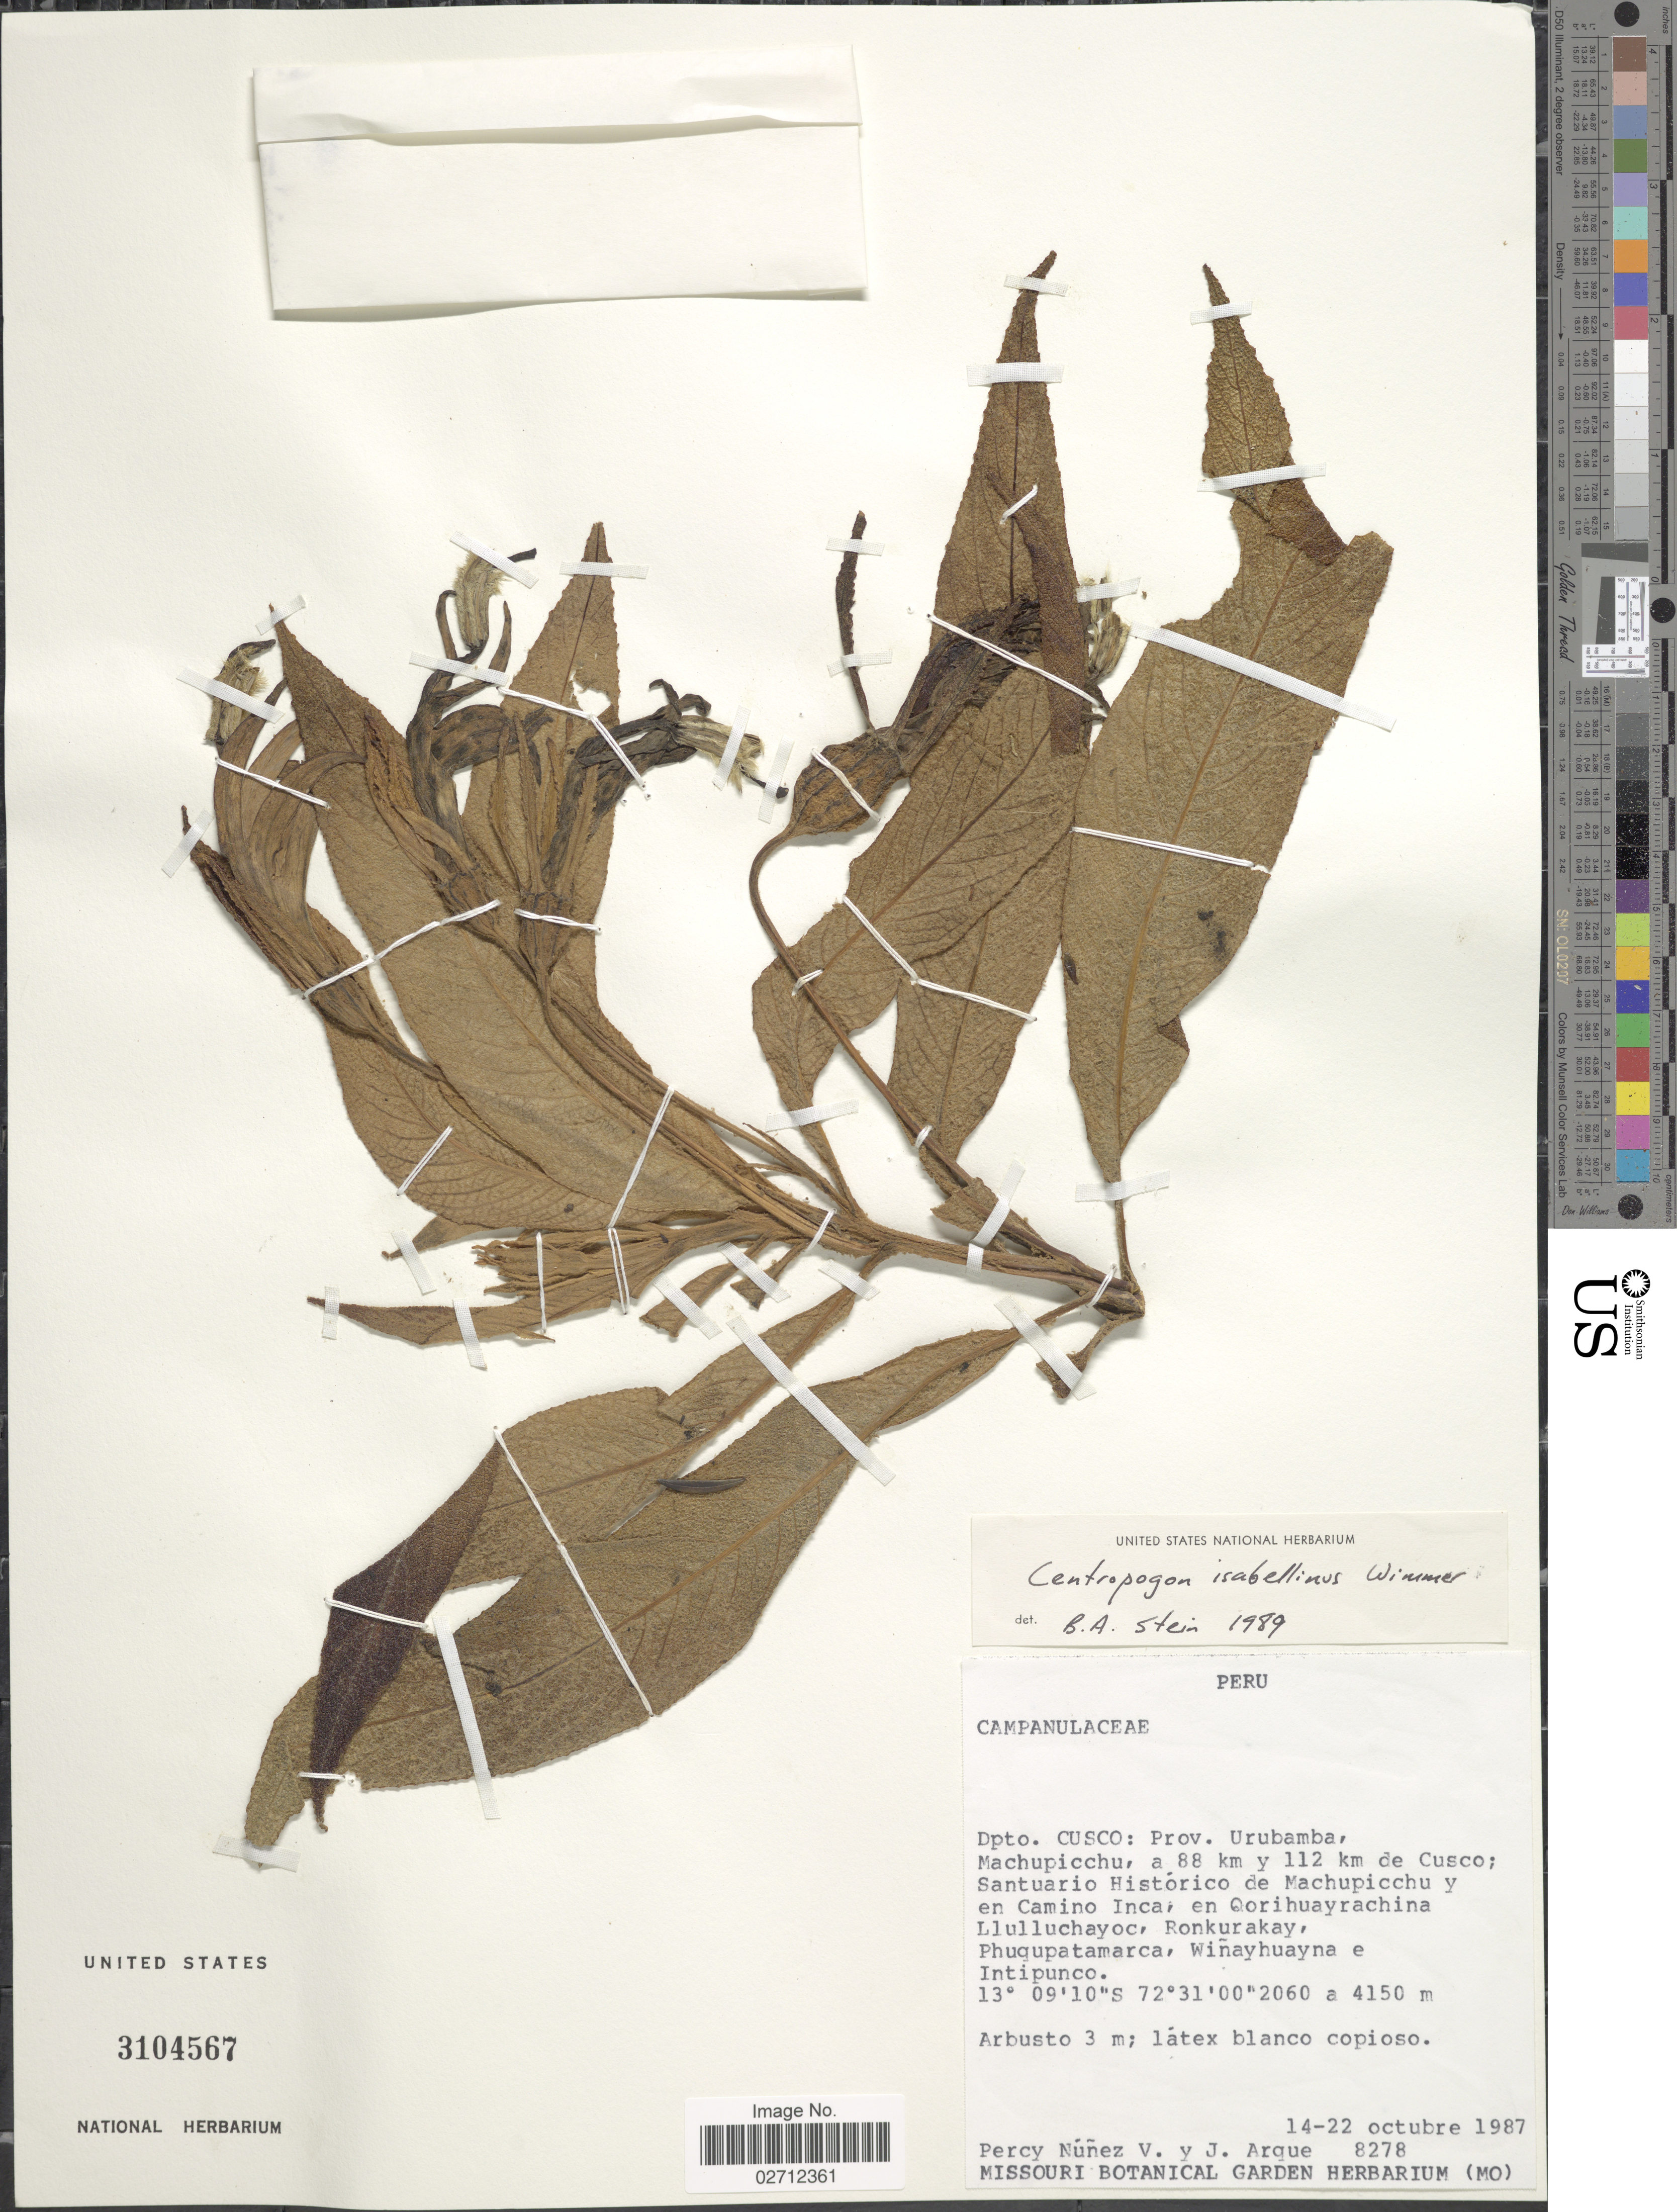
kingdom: Plantae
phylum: Tracheophyta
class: Magnoliopsida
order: Asterales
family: Campanulaceae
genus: Centropogon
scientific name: Centropogon isabellinus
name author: E. Wimm.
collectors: P. Nuñez V. & J. Arque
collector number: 8278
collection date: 1987-10-14/1987-10-22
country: Peru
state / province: Cusco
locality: Dpto. Cusco: Prov. Urubamba, Machupicchu, a 88 km y 112 km de Cusco; Santuario Histórico de Machupicchu y en Camino Inca, en Qorihuayrachina Llulluchayoc, Ronkurakay, Phuqupatamarca, Wiñayhuayna e Intipunco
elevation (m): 2060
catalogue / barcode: US 3104567